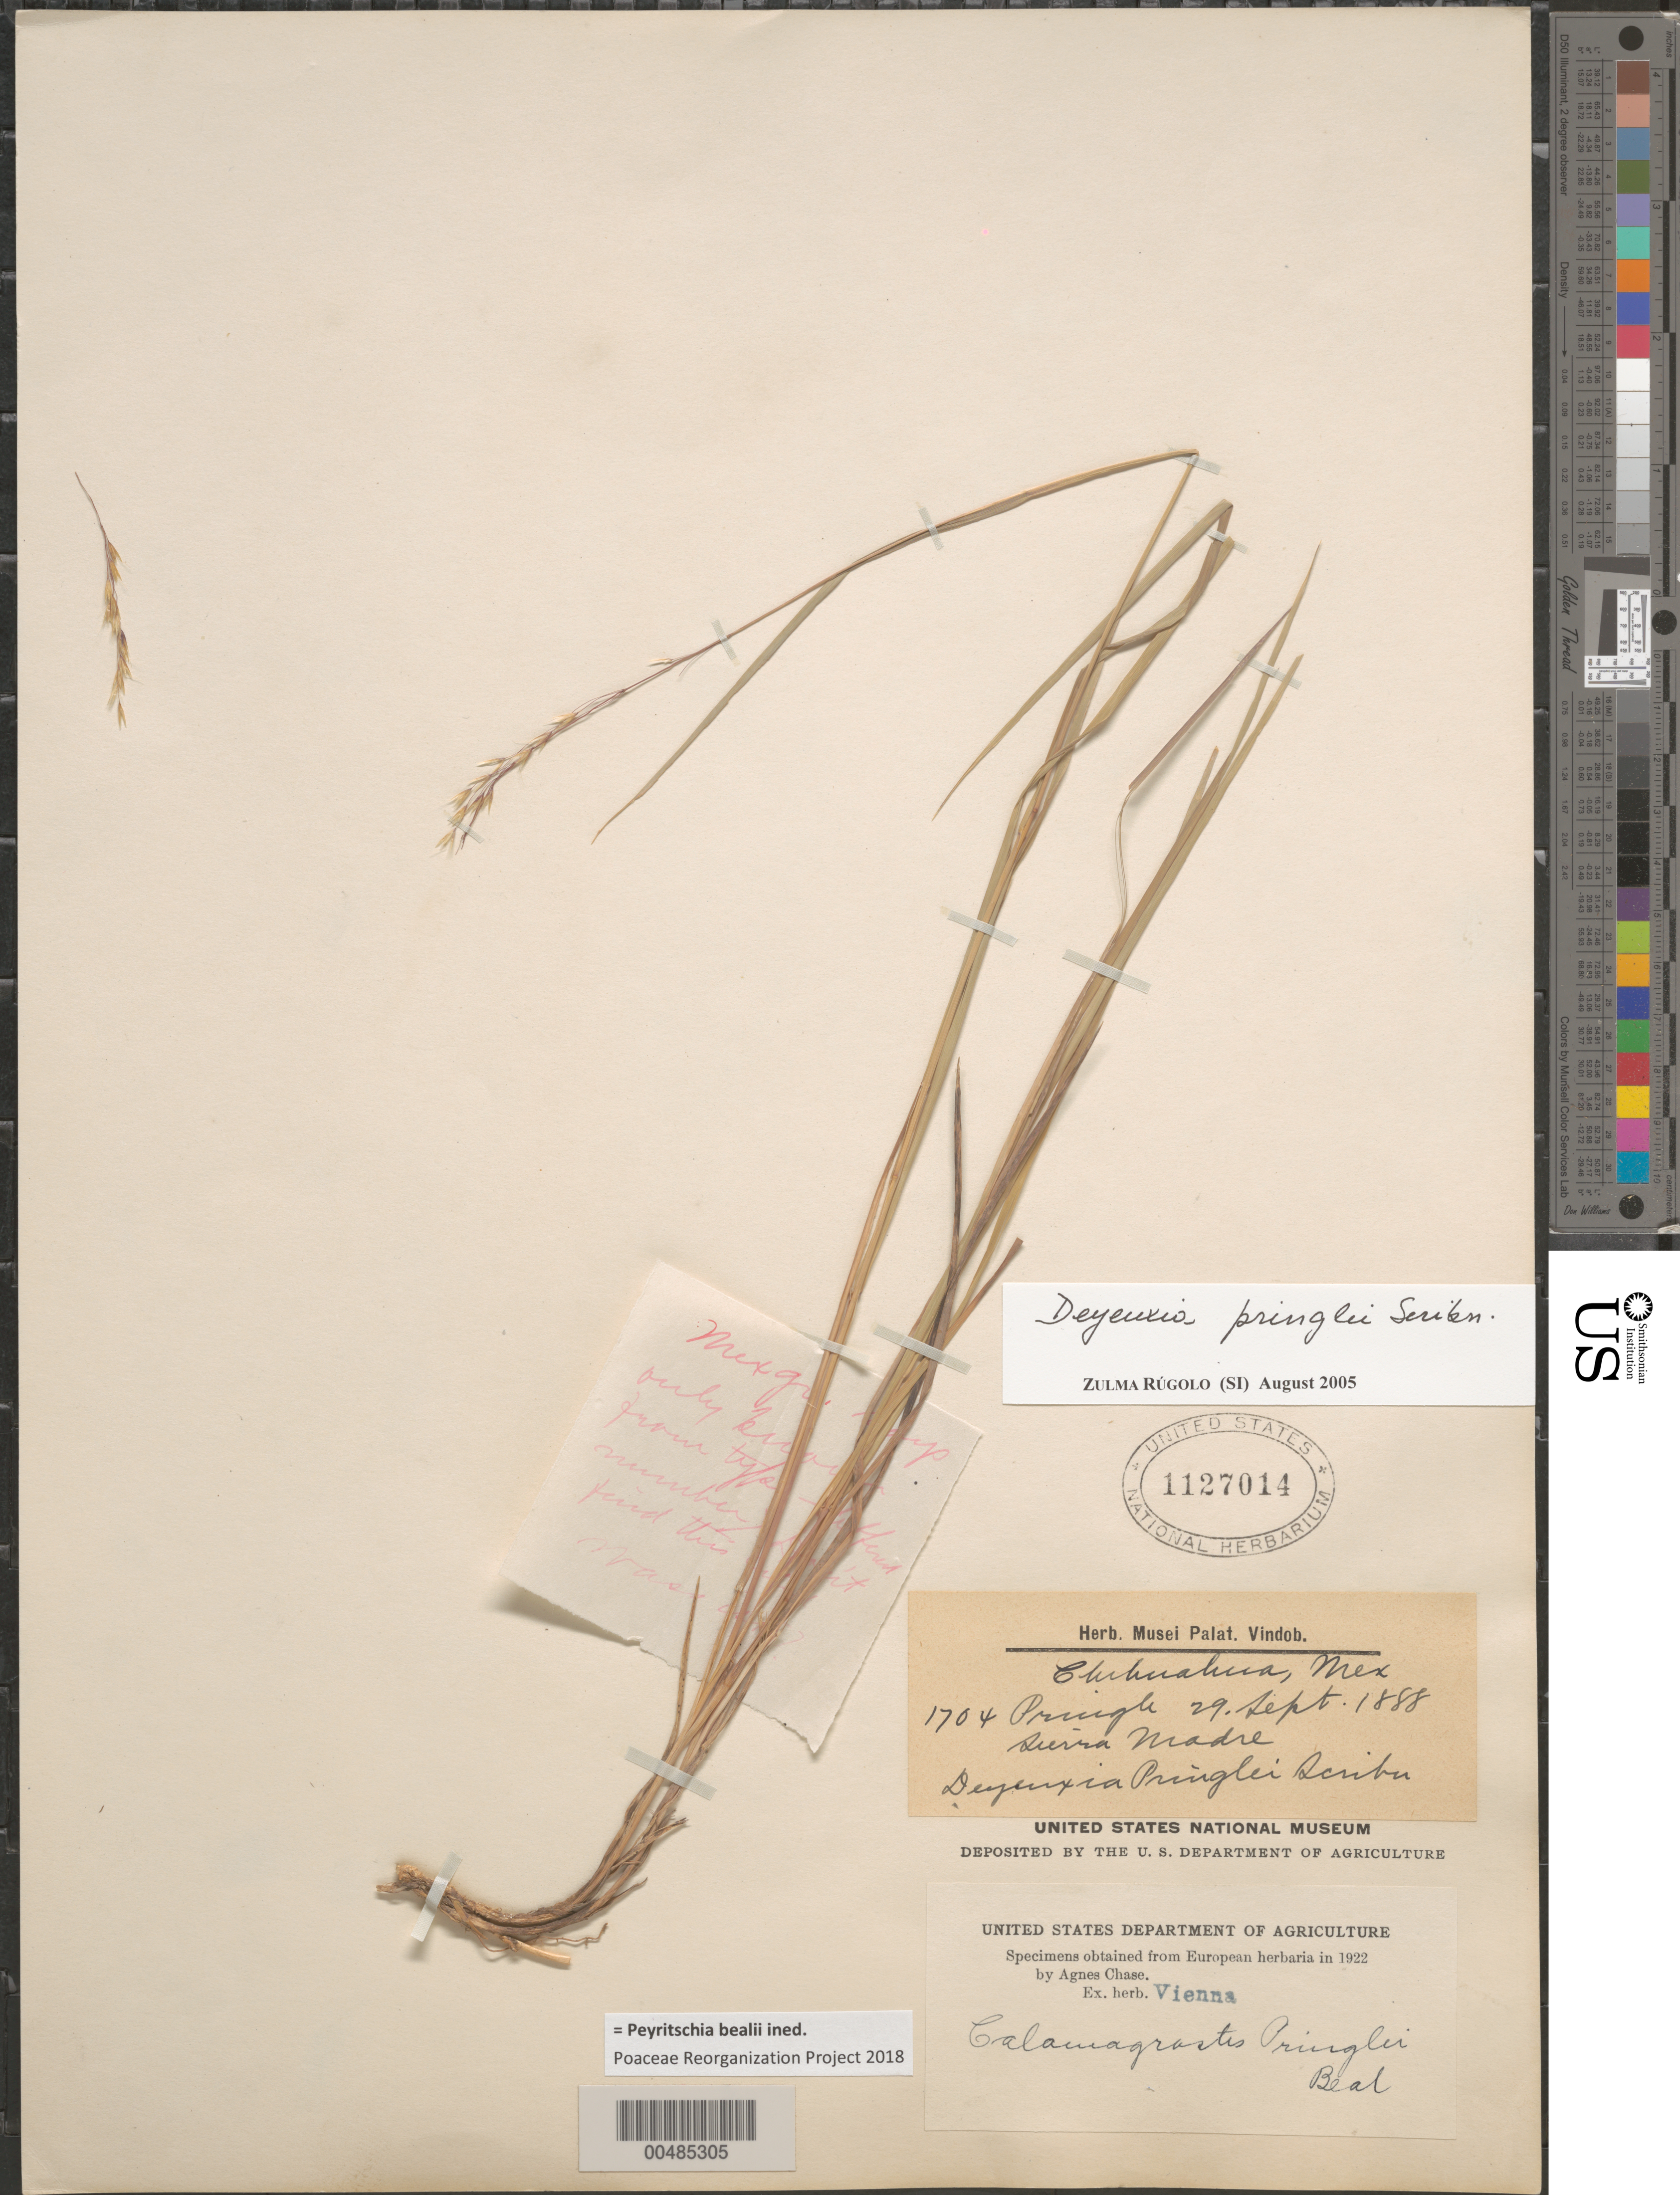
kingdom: Plantae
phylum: Tracheophyta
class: Liliopsida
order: Poales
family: Poaceae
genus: Peyritschia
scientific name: Peyritschia bealii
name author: P.M. Peterson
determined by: Poaceae Reorganization Project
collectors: C. G. Pringle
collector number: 1704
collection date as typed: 29 Sep 1888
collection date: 1888-09-29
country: Mexico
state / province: Chihuahua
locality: Sierra Madre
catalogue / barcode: US 1127014